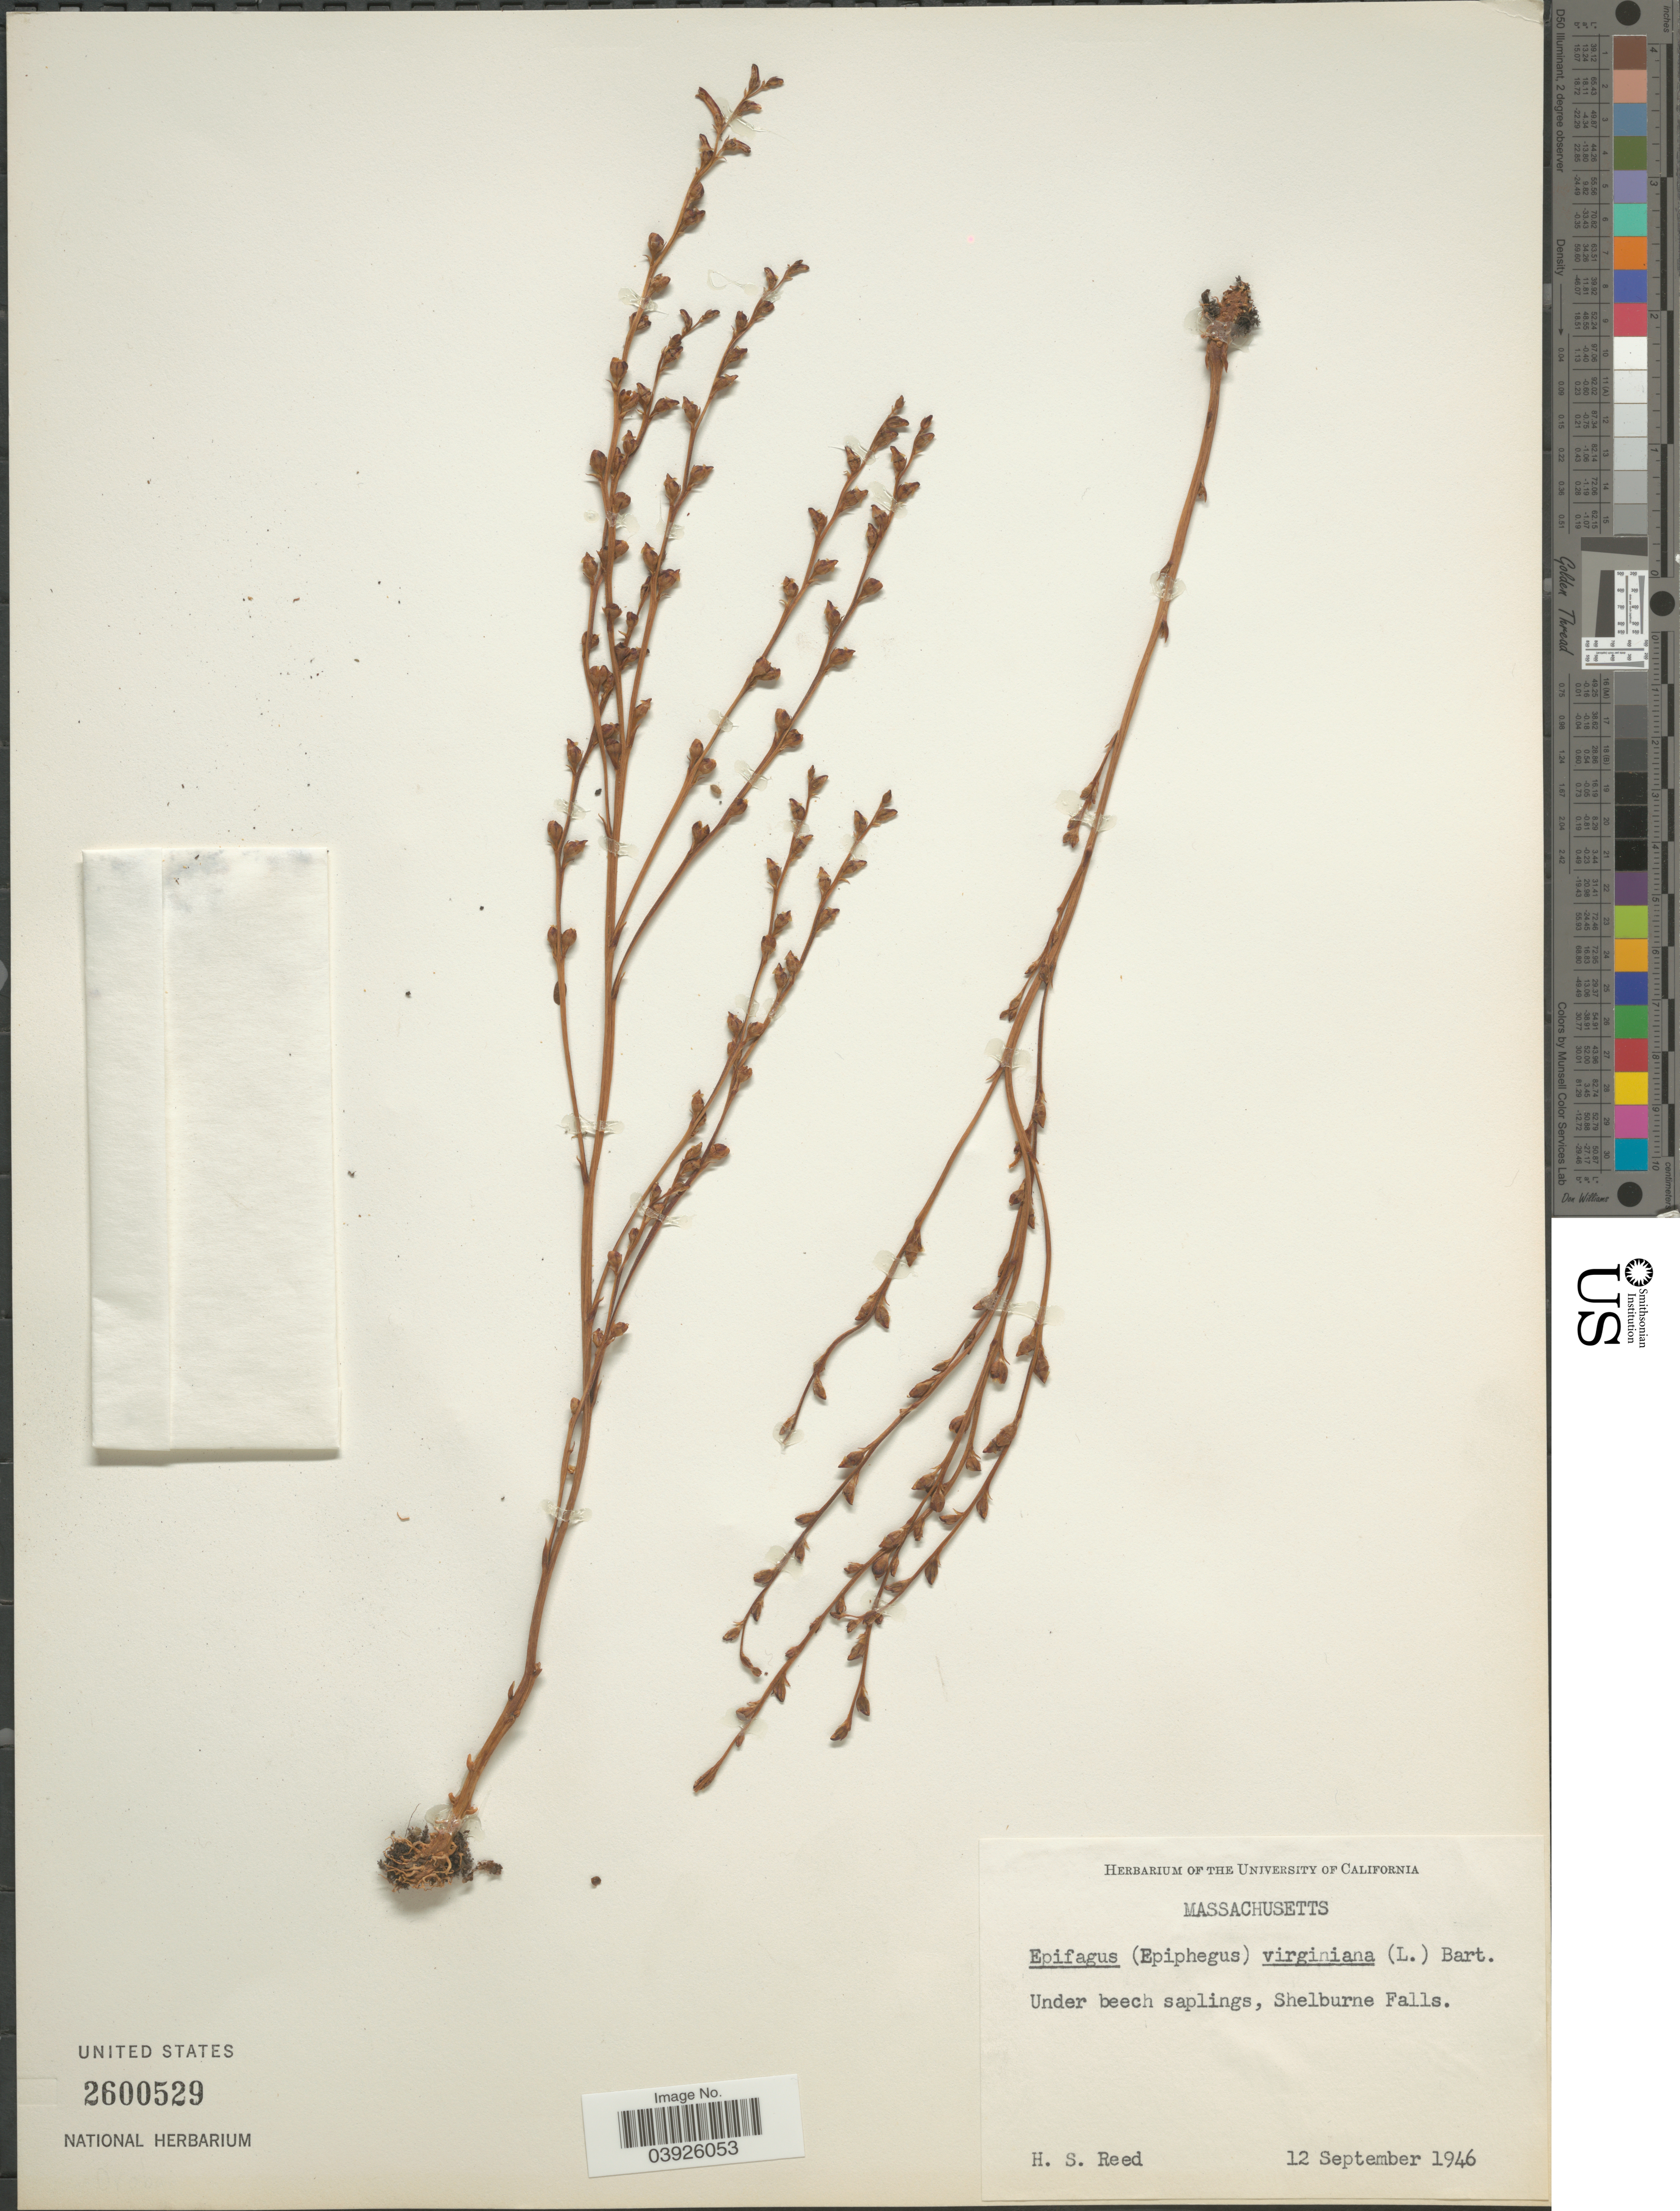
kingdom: Plantae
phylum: Tracheophyta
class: Magnoliopsida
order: Lamiales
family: Orobanchaceae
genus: Epifagus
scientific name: Epifagus virginiana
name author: (L.) W.P.C. Barton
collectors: H. Reed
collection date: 1946-09-12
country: United States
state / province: Massachusetts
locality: Under beech saplings, Shelburne Falls.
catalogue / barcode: US 2600529